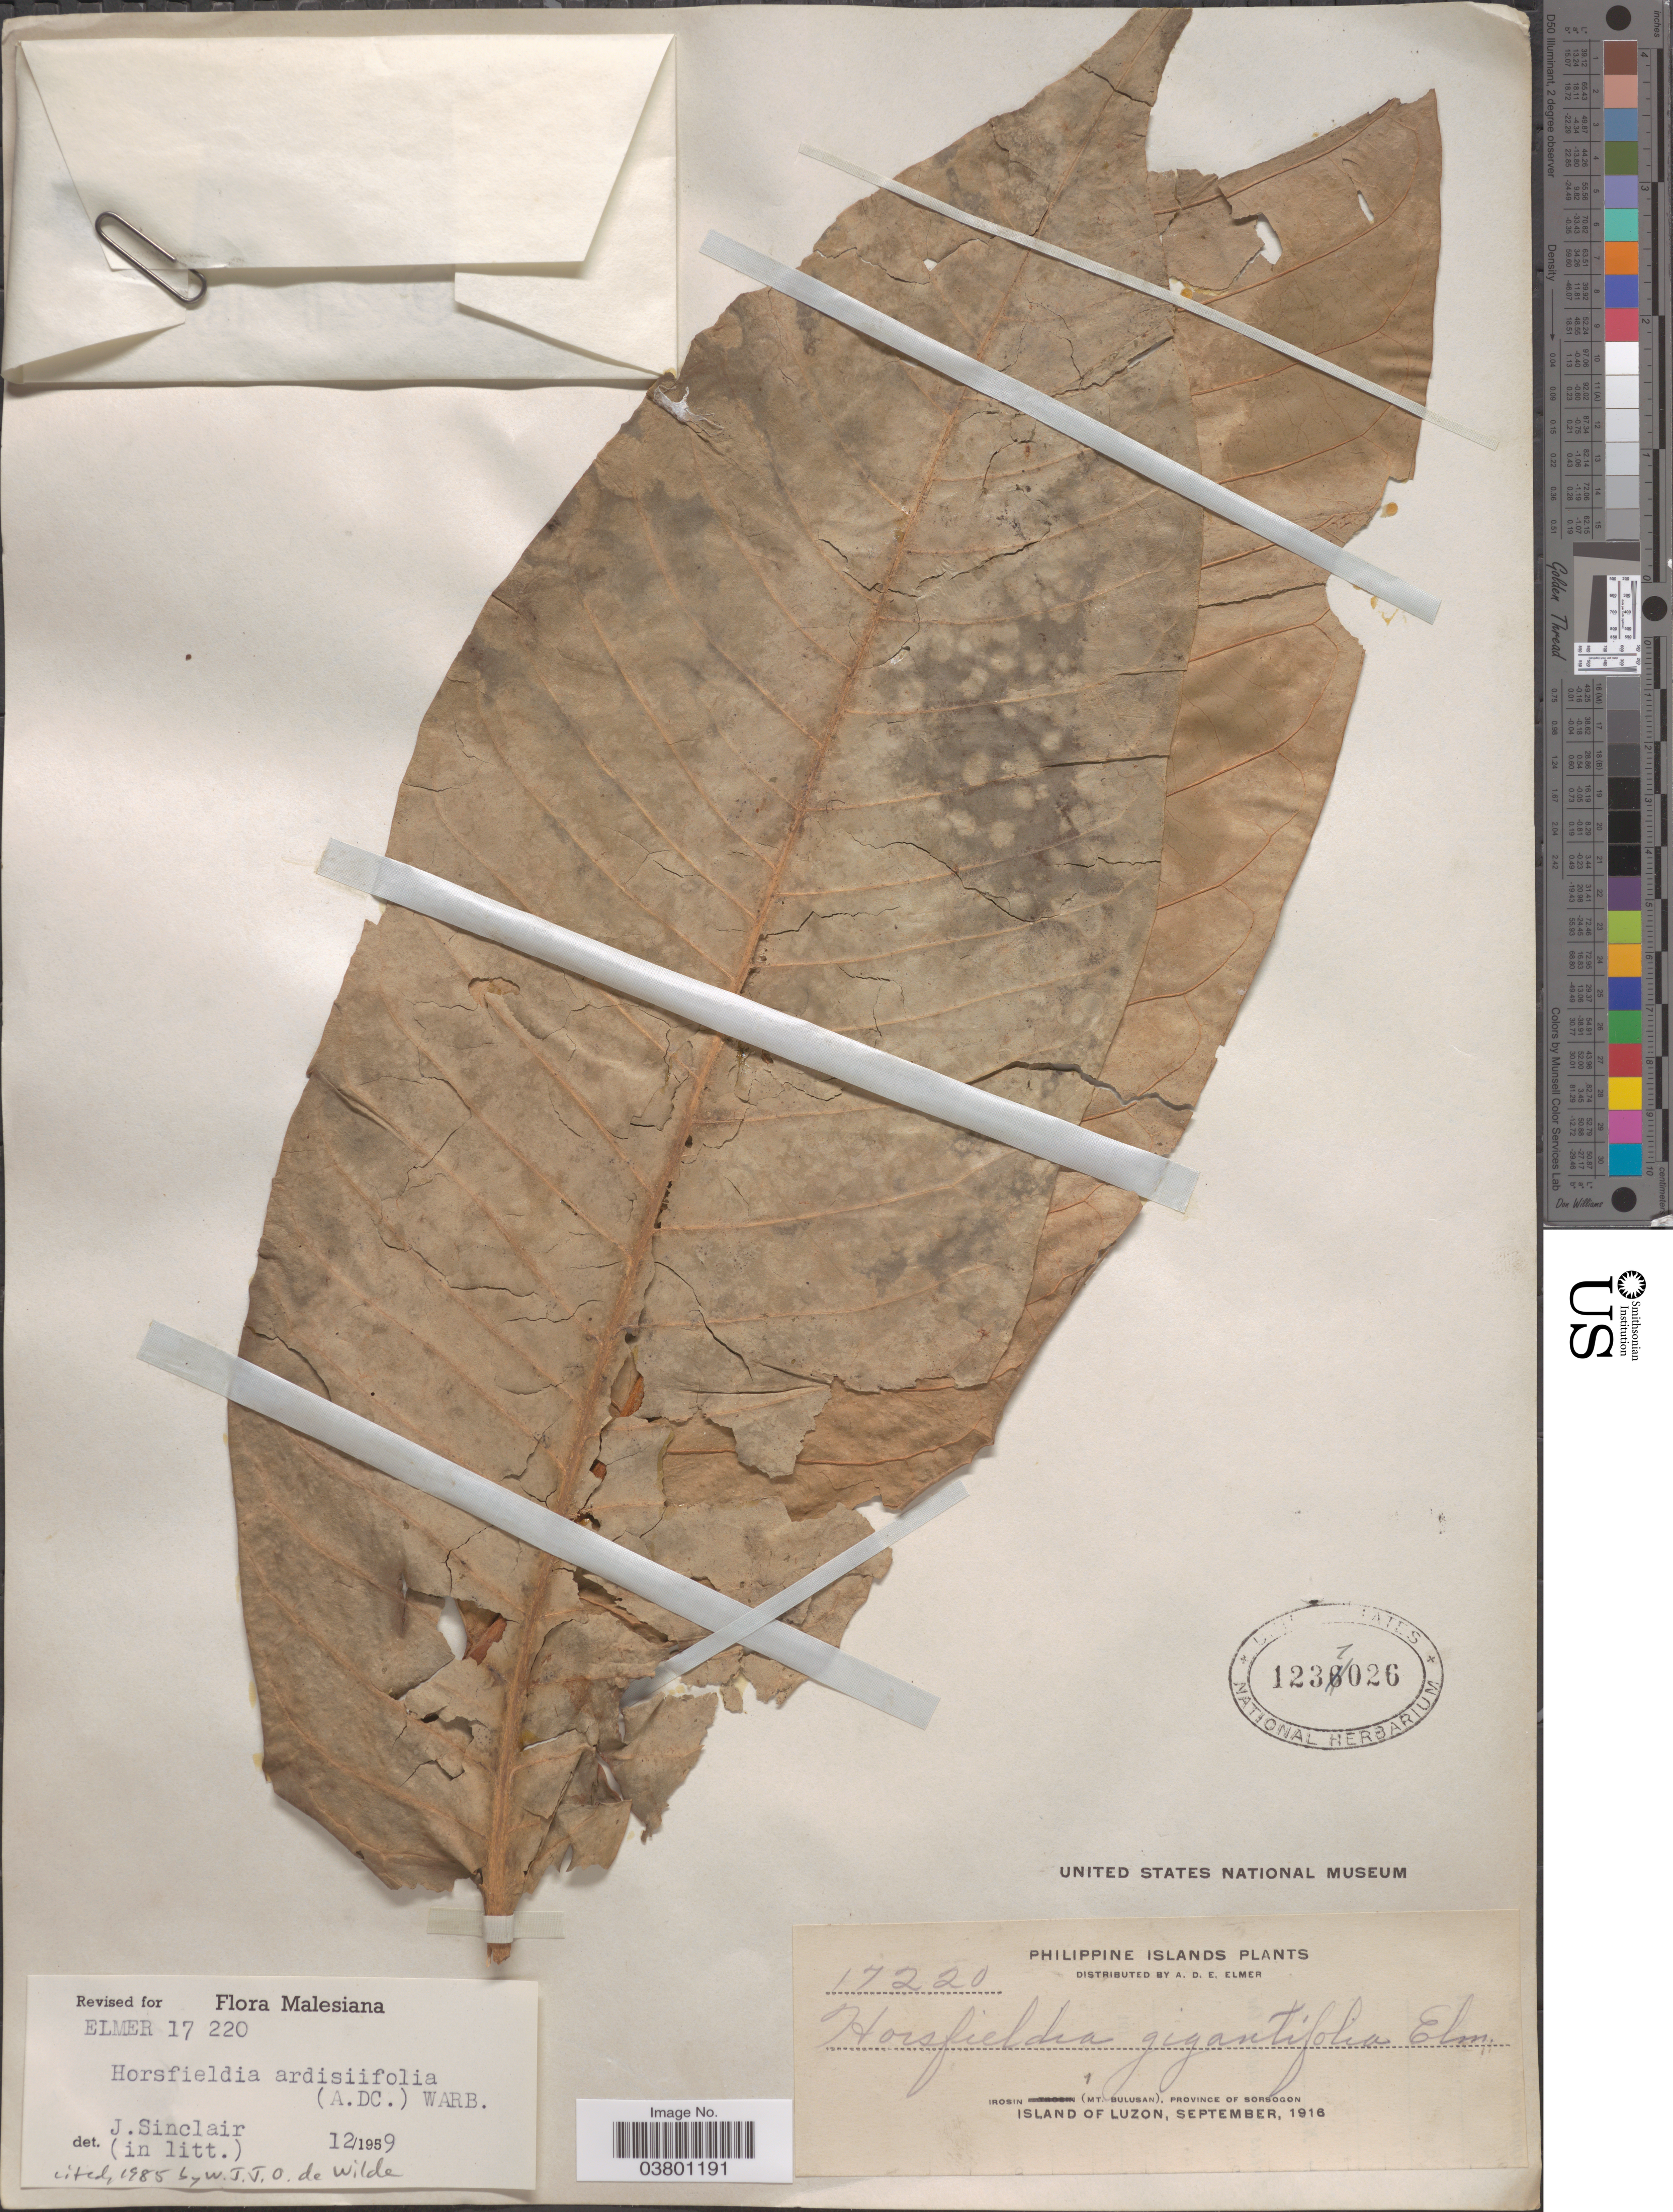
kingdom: Plantae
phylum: Tracheophyta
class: Magnoliopsida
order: Magnoliales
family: Myristicaceae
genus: Horsfieldia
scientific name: Horsfieldia ardisiifolia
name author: (DC.) Warb.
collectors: A. D. E. Elmer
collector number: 17220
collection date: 1916-09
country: Philippines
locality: Philippine Islands. Irosin (Mt. Bulusan), Province of Sorsogon. Island of Luzon.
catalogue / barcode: US 1237026